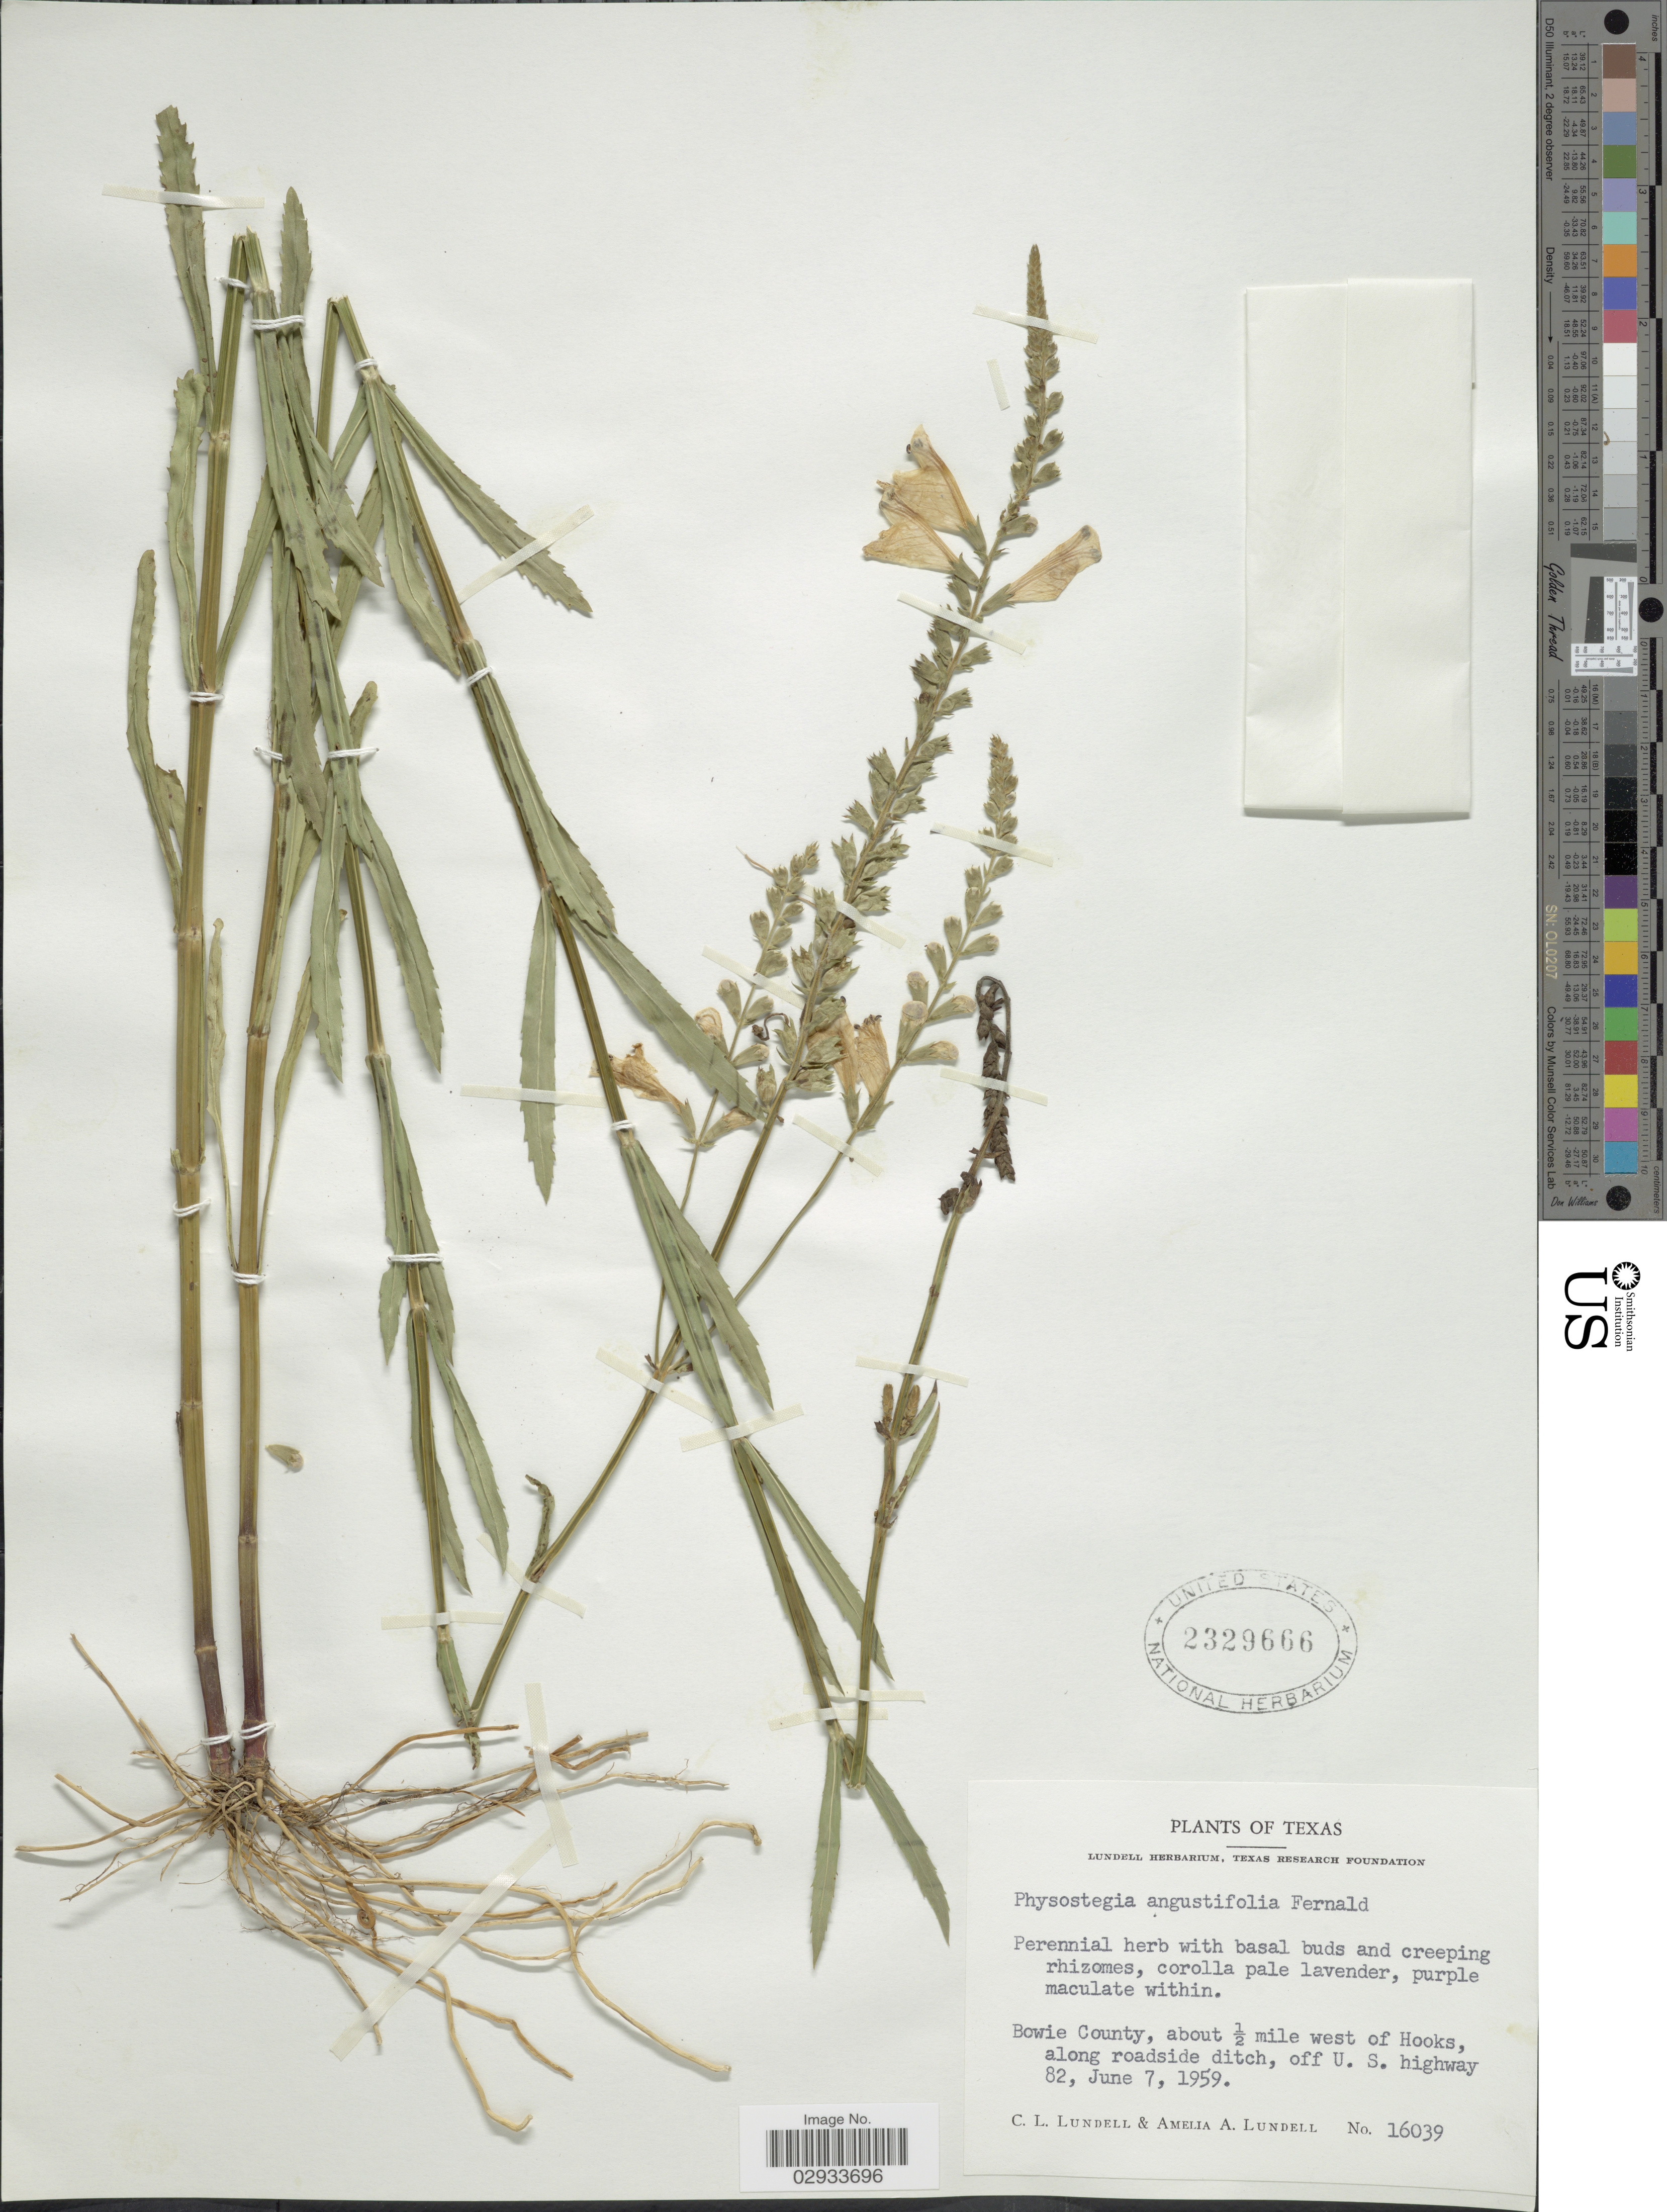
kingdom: Plantae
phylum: Tracheophyta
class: Magnoliopsida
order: Lamiales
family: Lamiaceae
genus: Physostegia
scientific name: Physostegia angustifolia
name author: Fernald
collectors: C. L. Lundell & A. A. Lundell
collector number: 16039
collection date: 1959-06-07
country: United States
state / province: Texas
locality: Bowie County, about ½ mile west of Hooks, along roadside ditch, off U. S. highway 82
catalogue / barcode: US 2329666